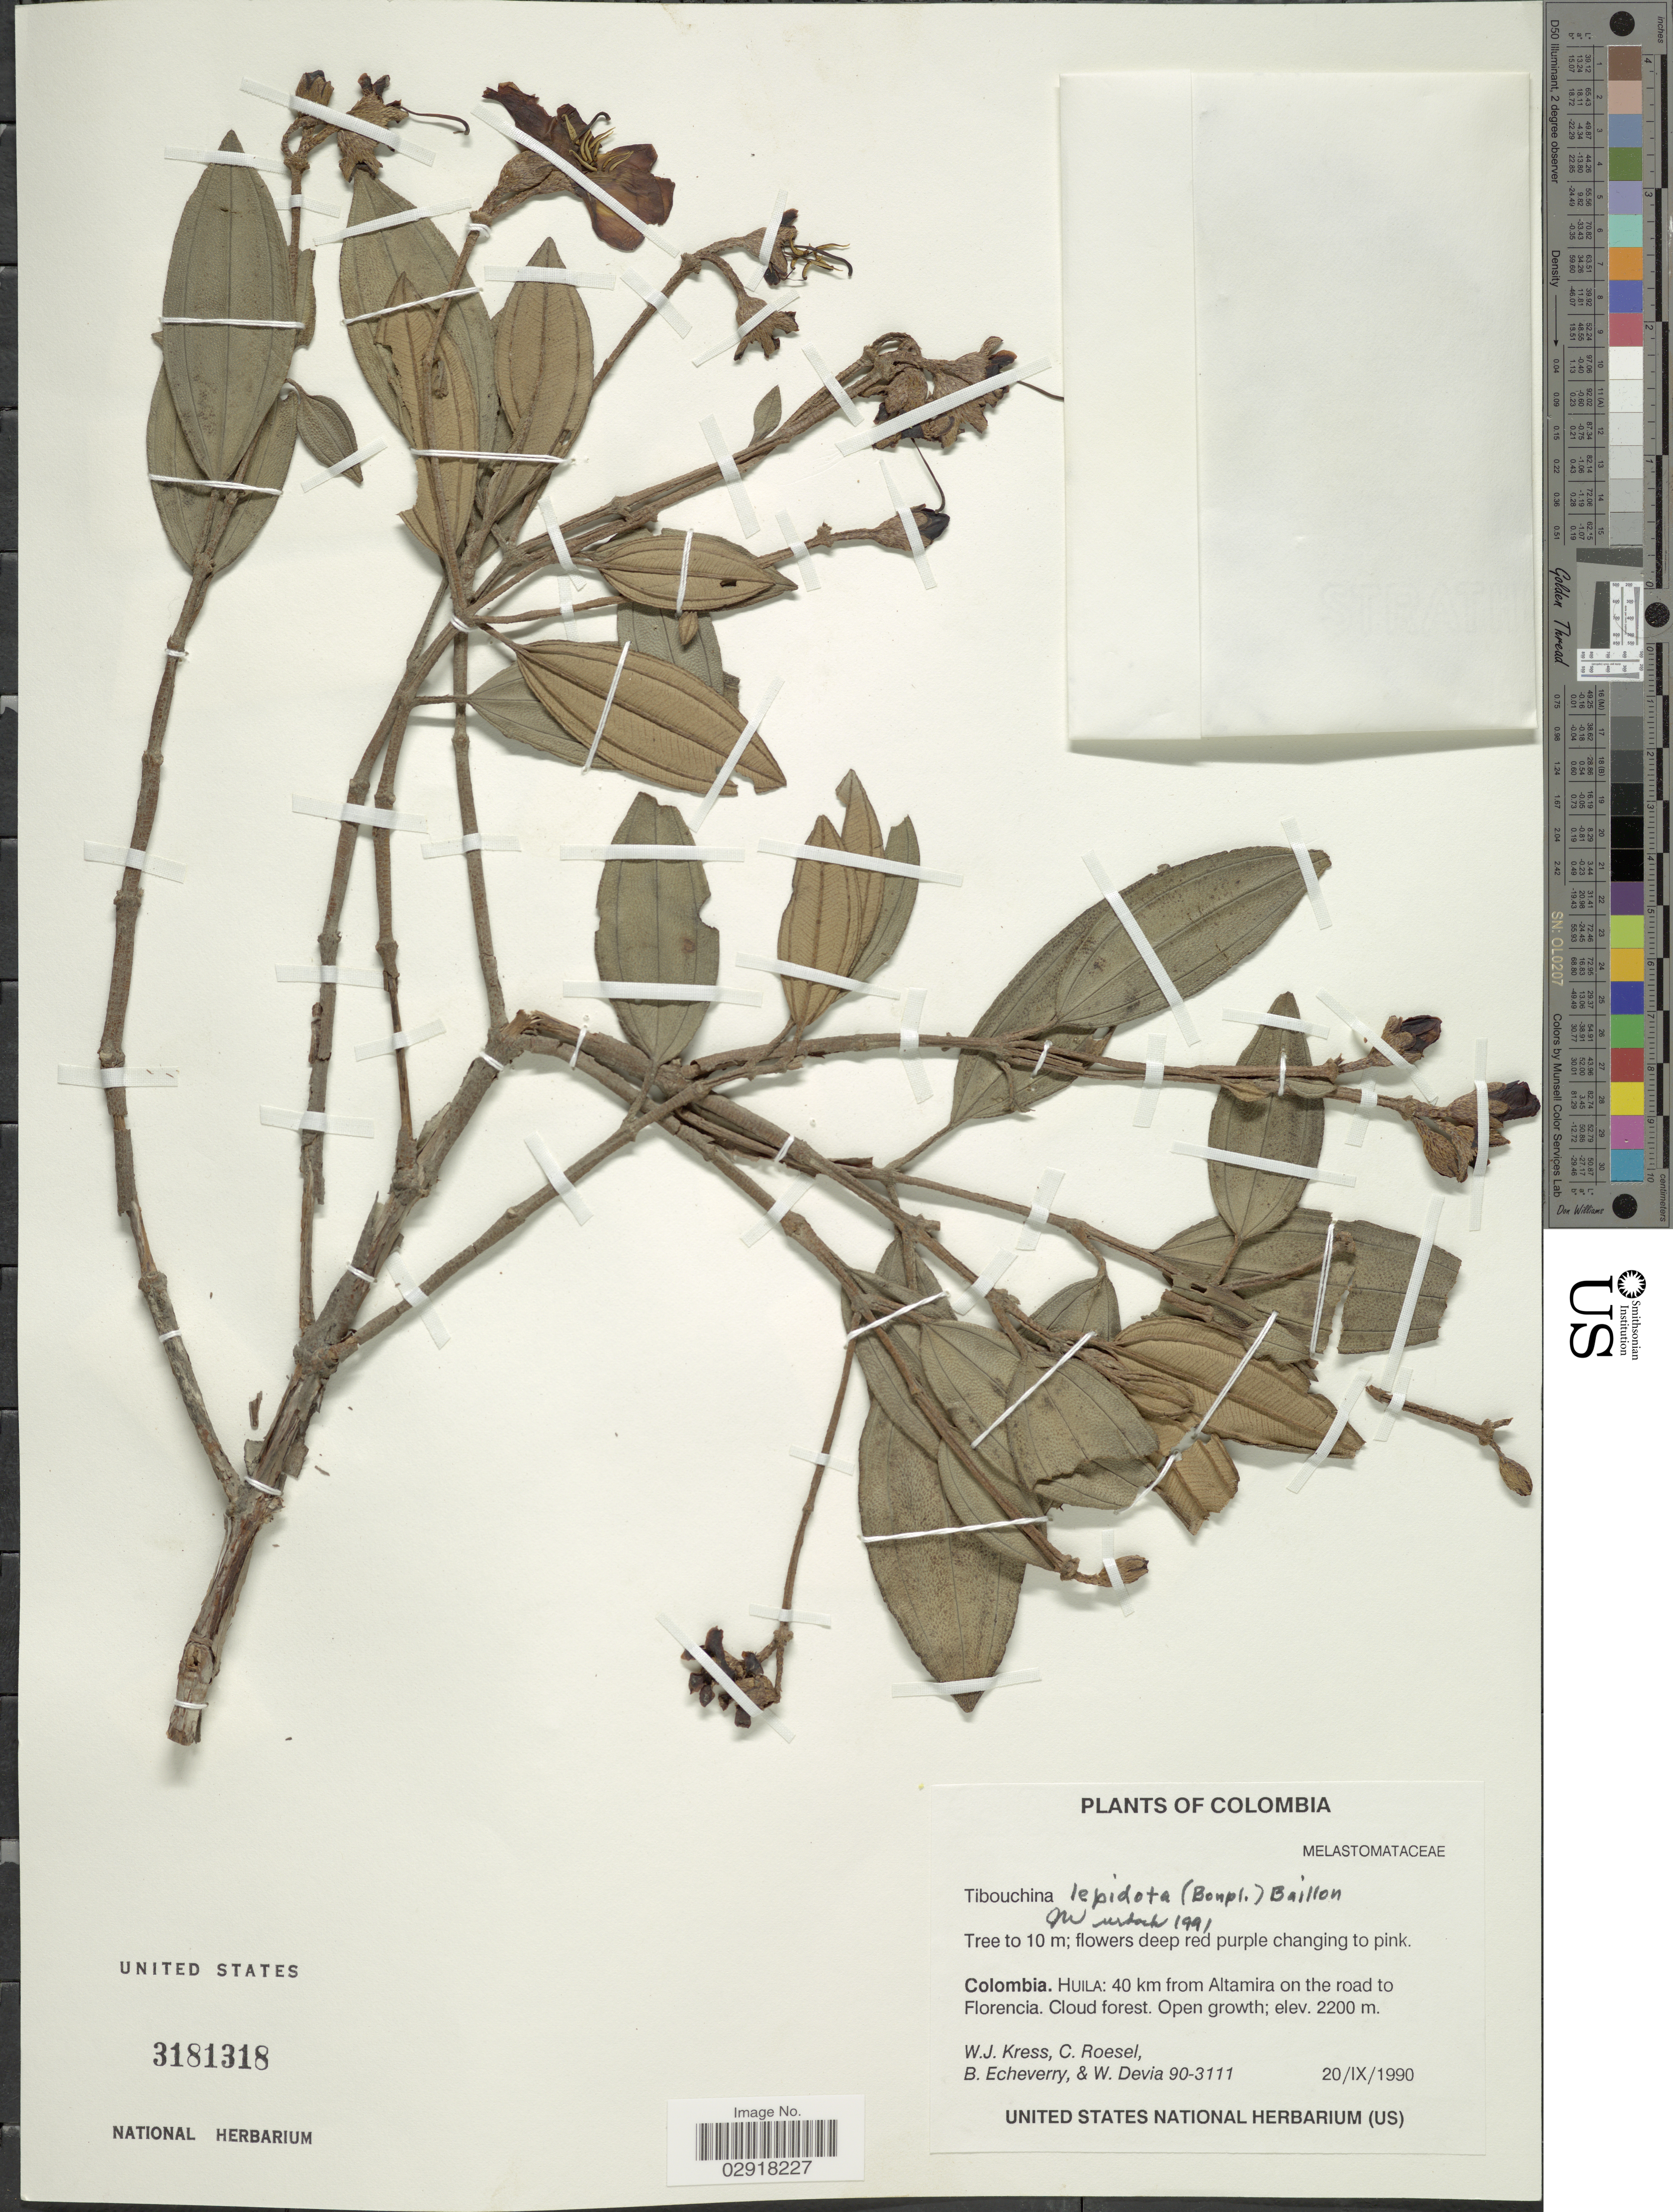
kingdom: Plantae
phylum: Tracheophyta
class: Magnoliopsida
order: Myrtales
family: Melastomataceae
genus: Andesanthus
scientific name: Andesanthus lepidotus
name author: (Humb. & Bonpl.) P.J.F. Guim. & Michelang.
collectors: W. J. Kress, C. S. Roesel, B. Echeverry & W. Devia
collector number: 90-3111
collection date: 1990-09-20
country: Colombia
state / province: Huila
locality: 40 km from Altamira on the road to Florencia.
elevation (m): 2200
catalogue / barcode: US 3181318